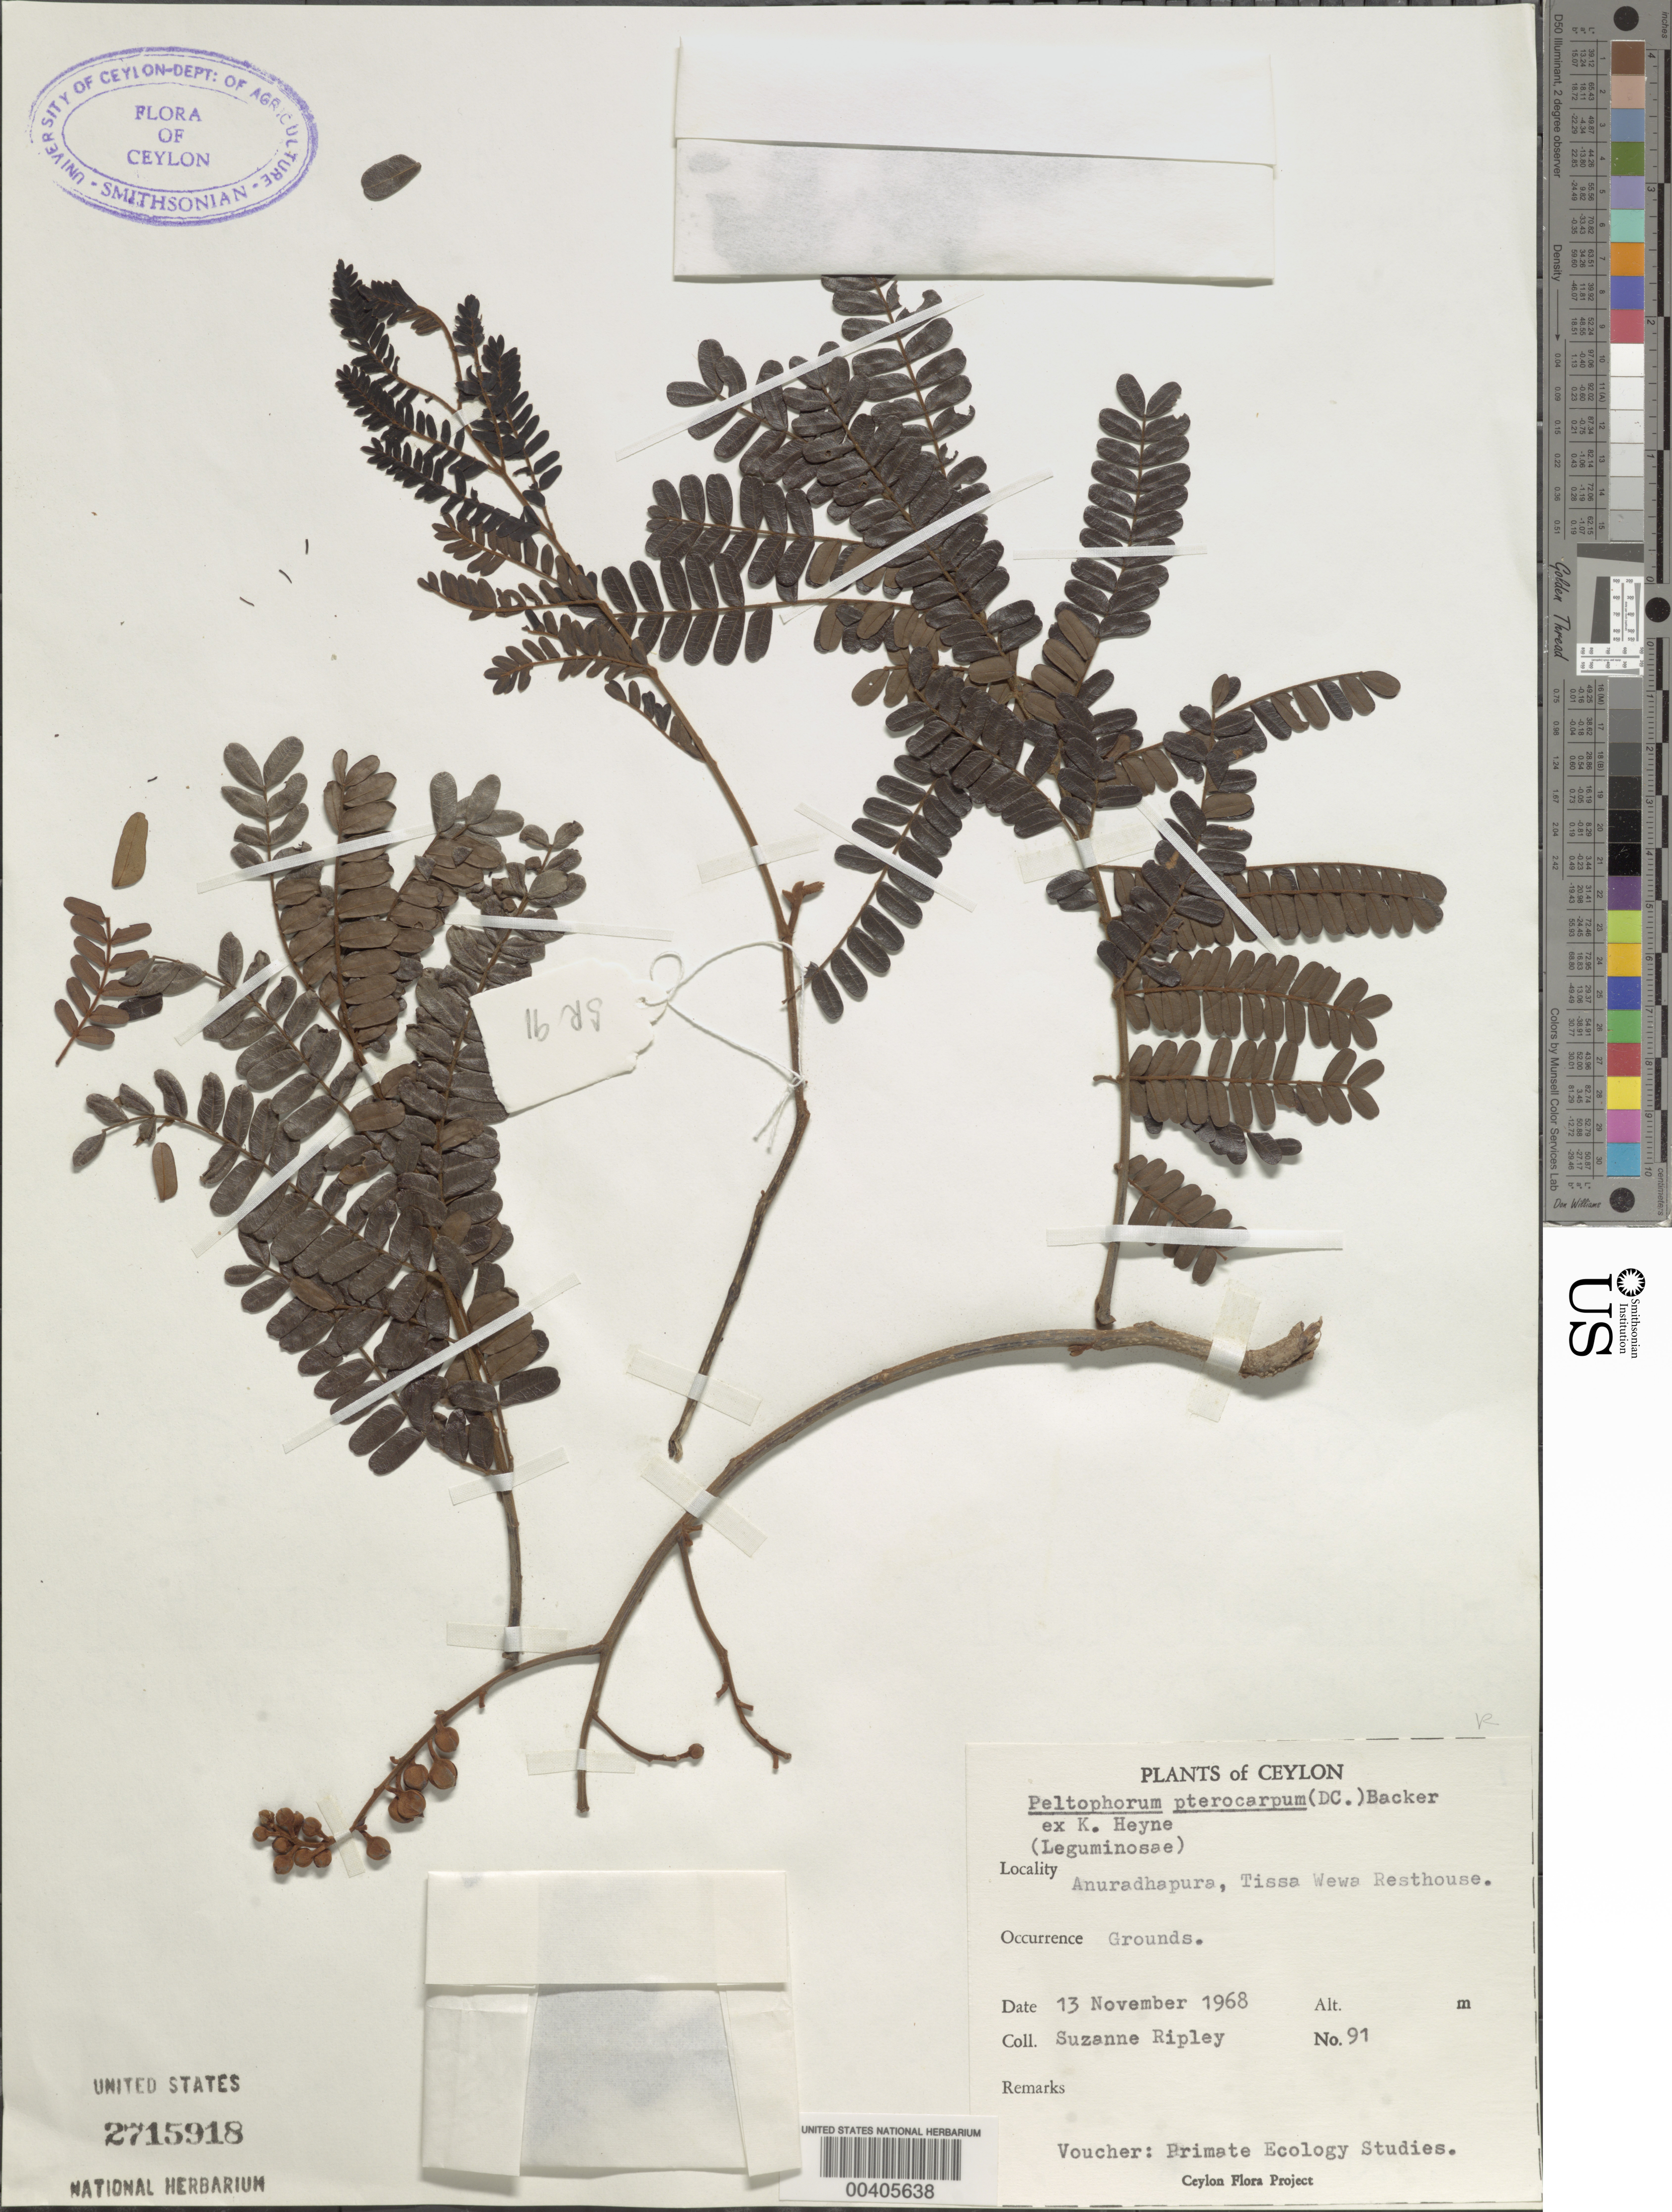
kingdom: Plantae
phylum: Tracheophyta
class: Magnoliopsida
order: Fabales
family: Fabaceae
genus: Peltophorum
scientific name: Peltophorum pterocarpum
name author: (DC.) Backer ex K. Heyne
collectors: S. Ripley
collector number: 91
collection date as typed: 13 Nov 1968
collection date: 1968-11-13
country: Sri Lanka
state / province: North Central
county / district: Anuradhapura Dist.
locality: Anuradhapura, tissa wewa resthouse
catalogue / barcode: US 2715918